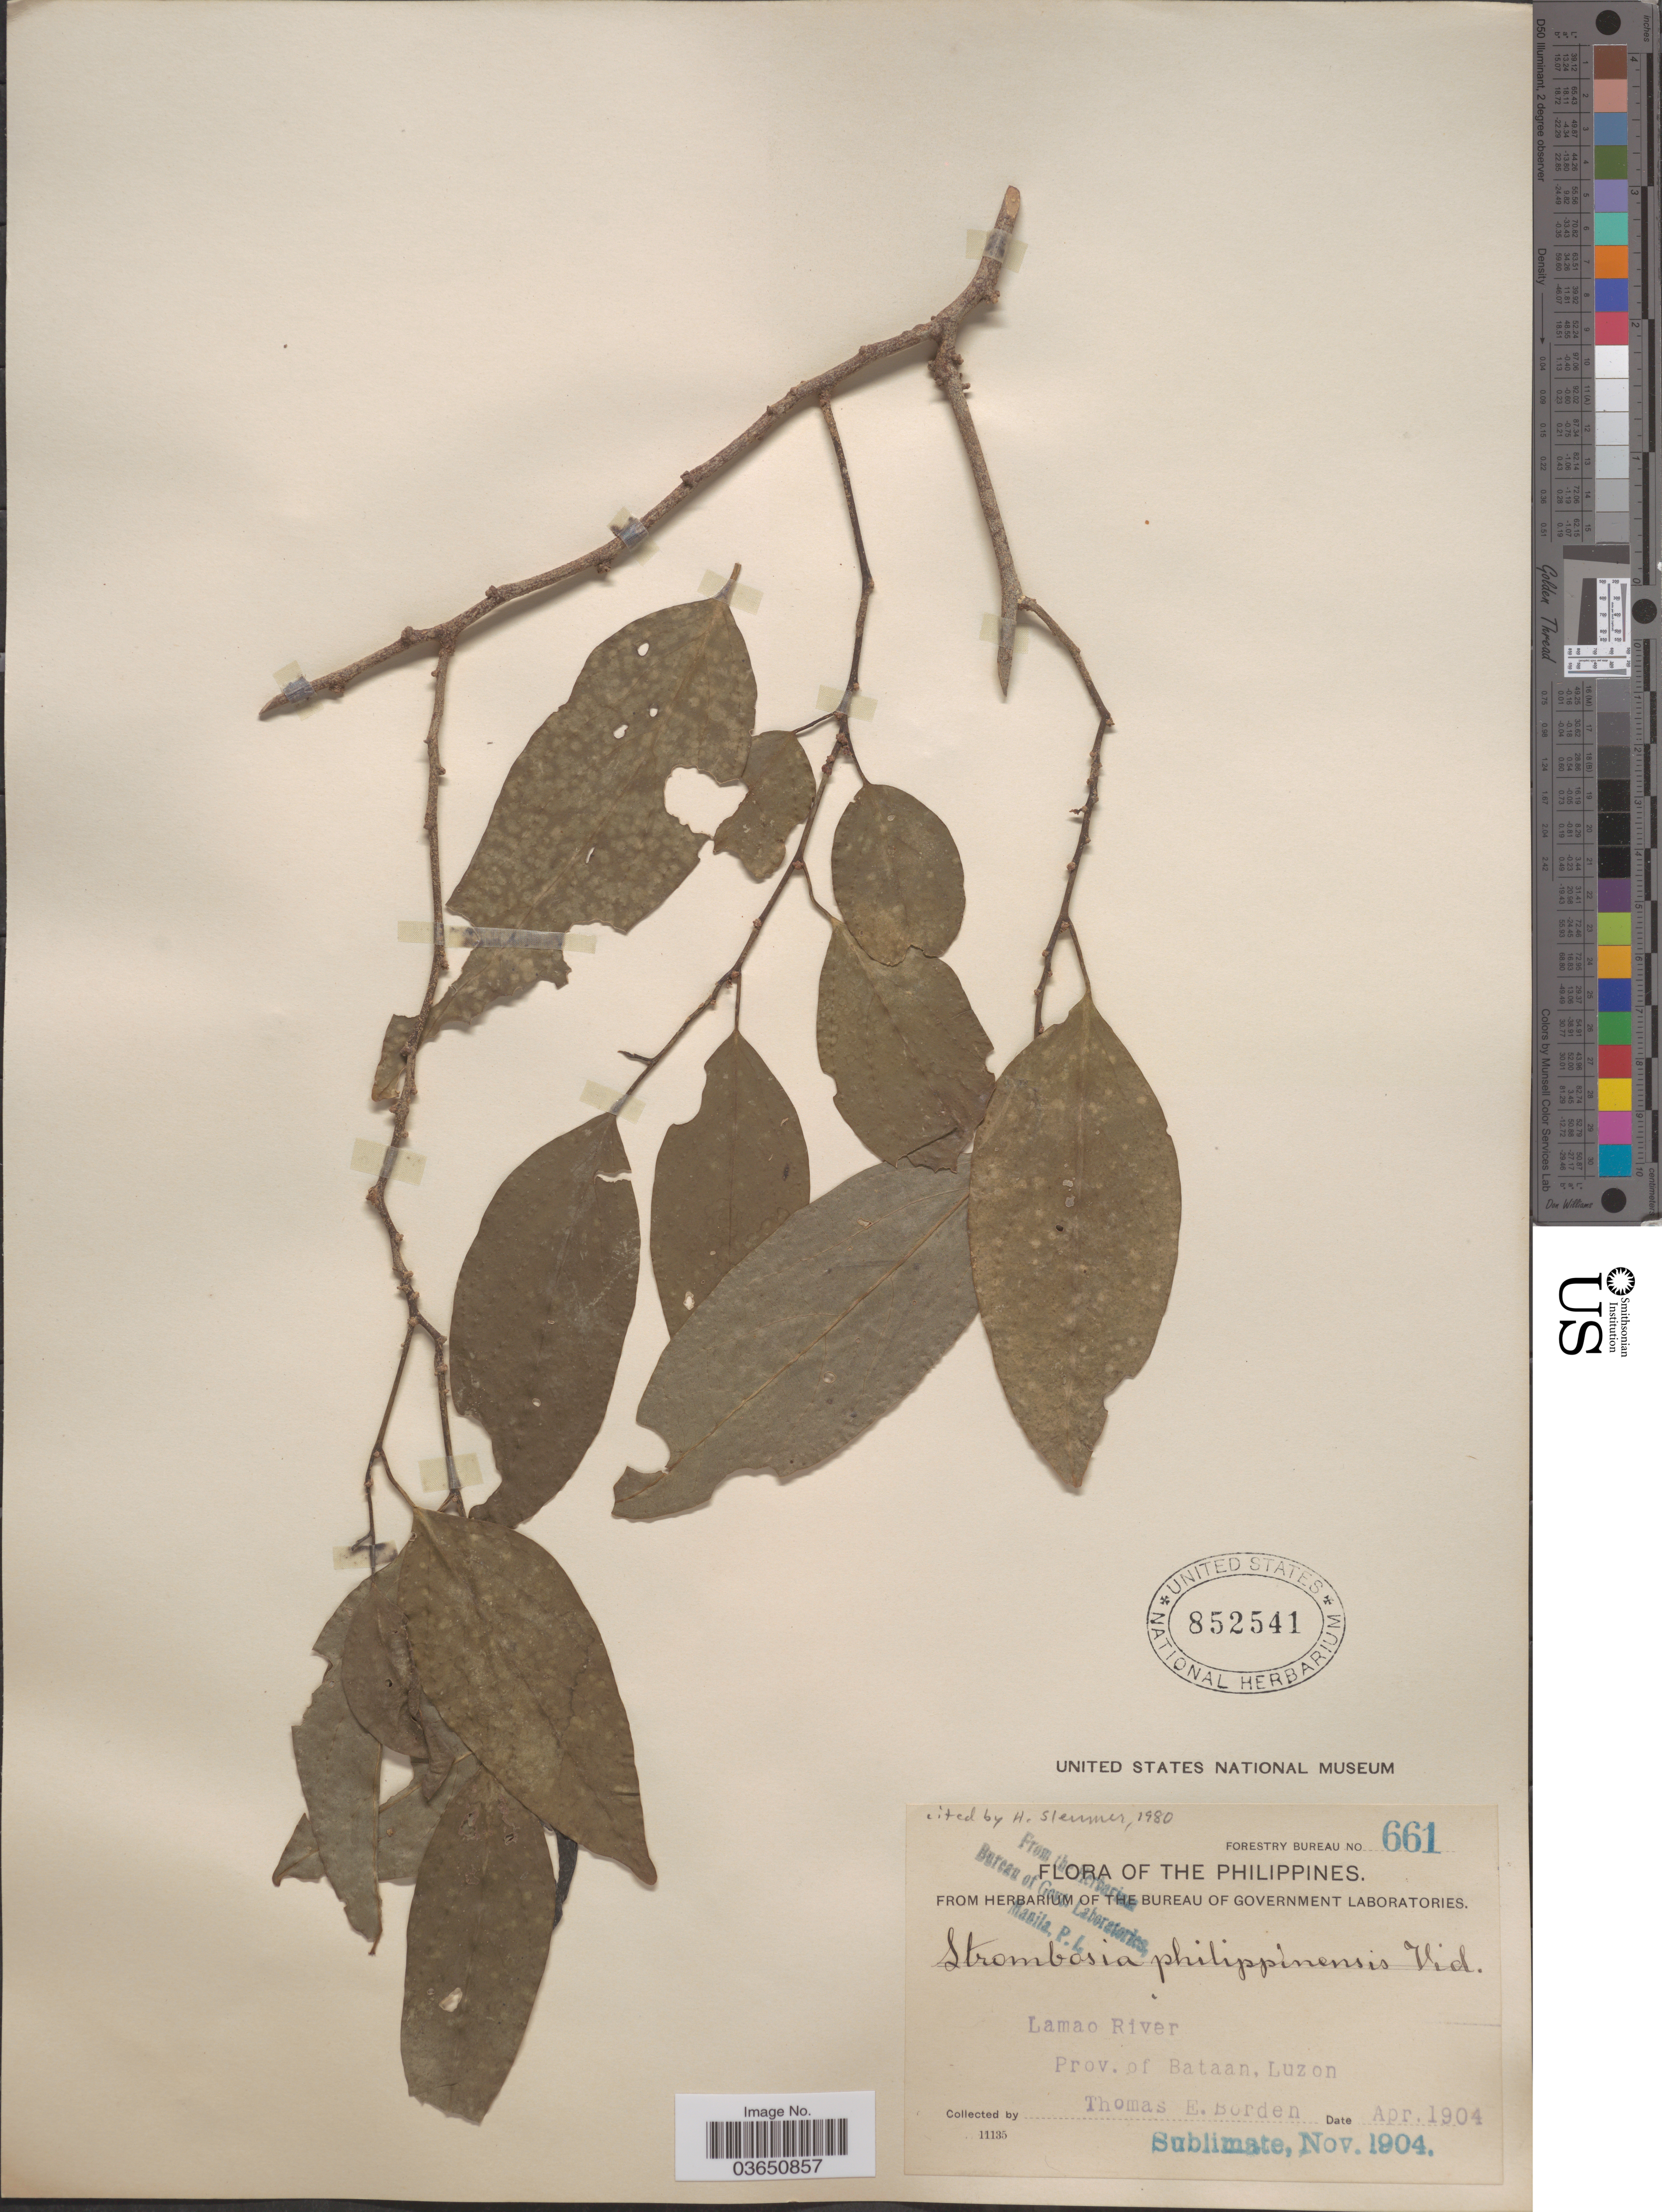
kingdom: Plantae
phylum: Tracheophyta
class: Magnoliopsida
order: Santalales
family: Strombosiaceae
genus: Strombosia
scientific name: Strombosia philippinensis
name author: (Baill.) Rolfe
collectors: T. E. Borden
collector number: Forestry Bureau 661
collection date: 1904-04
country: Philippines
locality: Lamao River. Prov. of Bataan, Luzon.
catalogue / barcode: US 852541